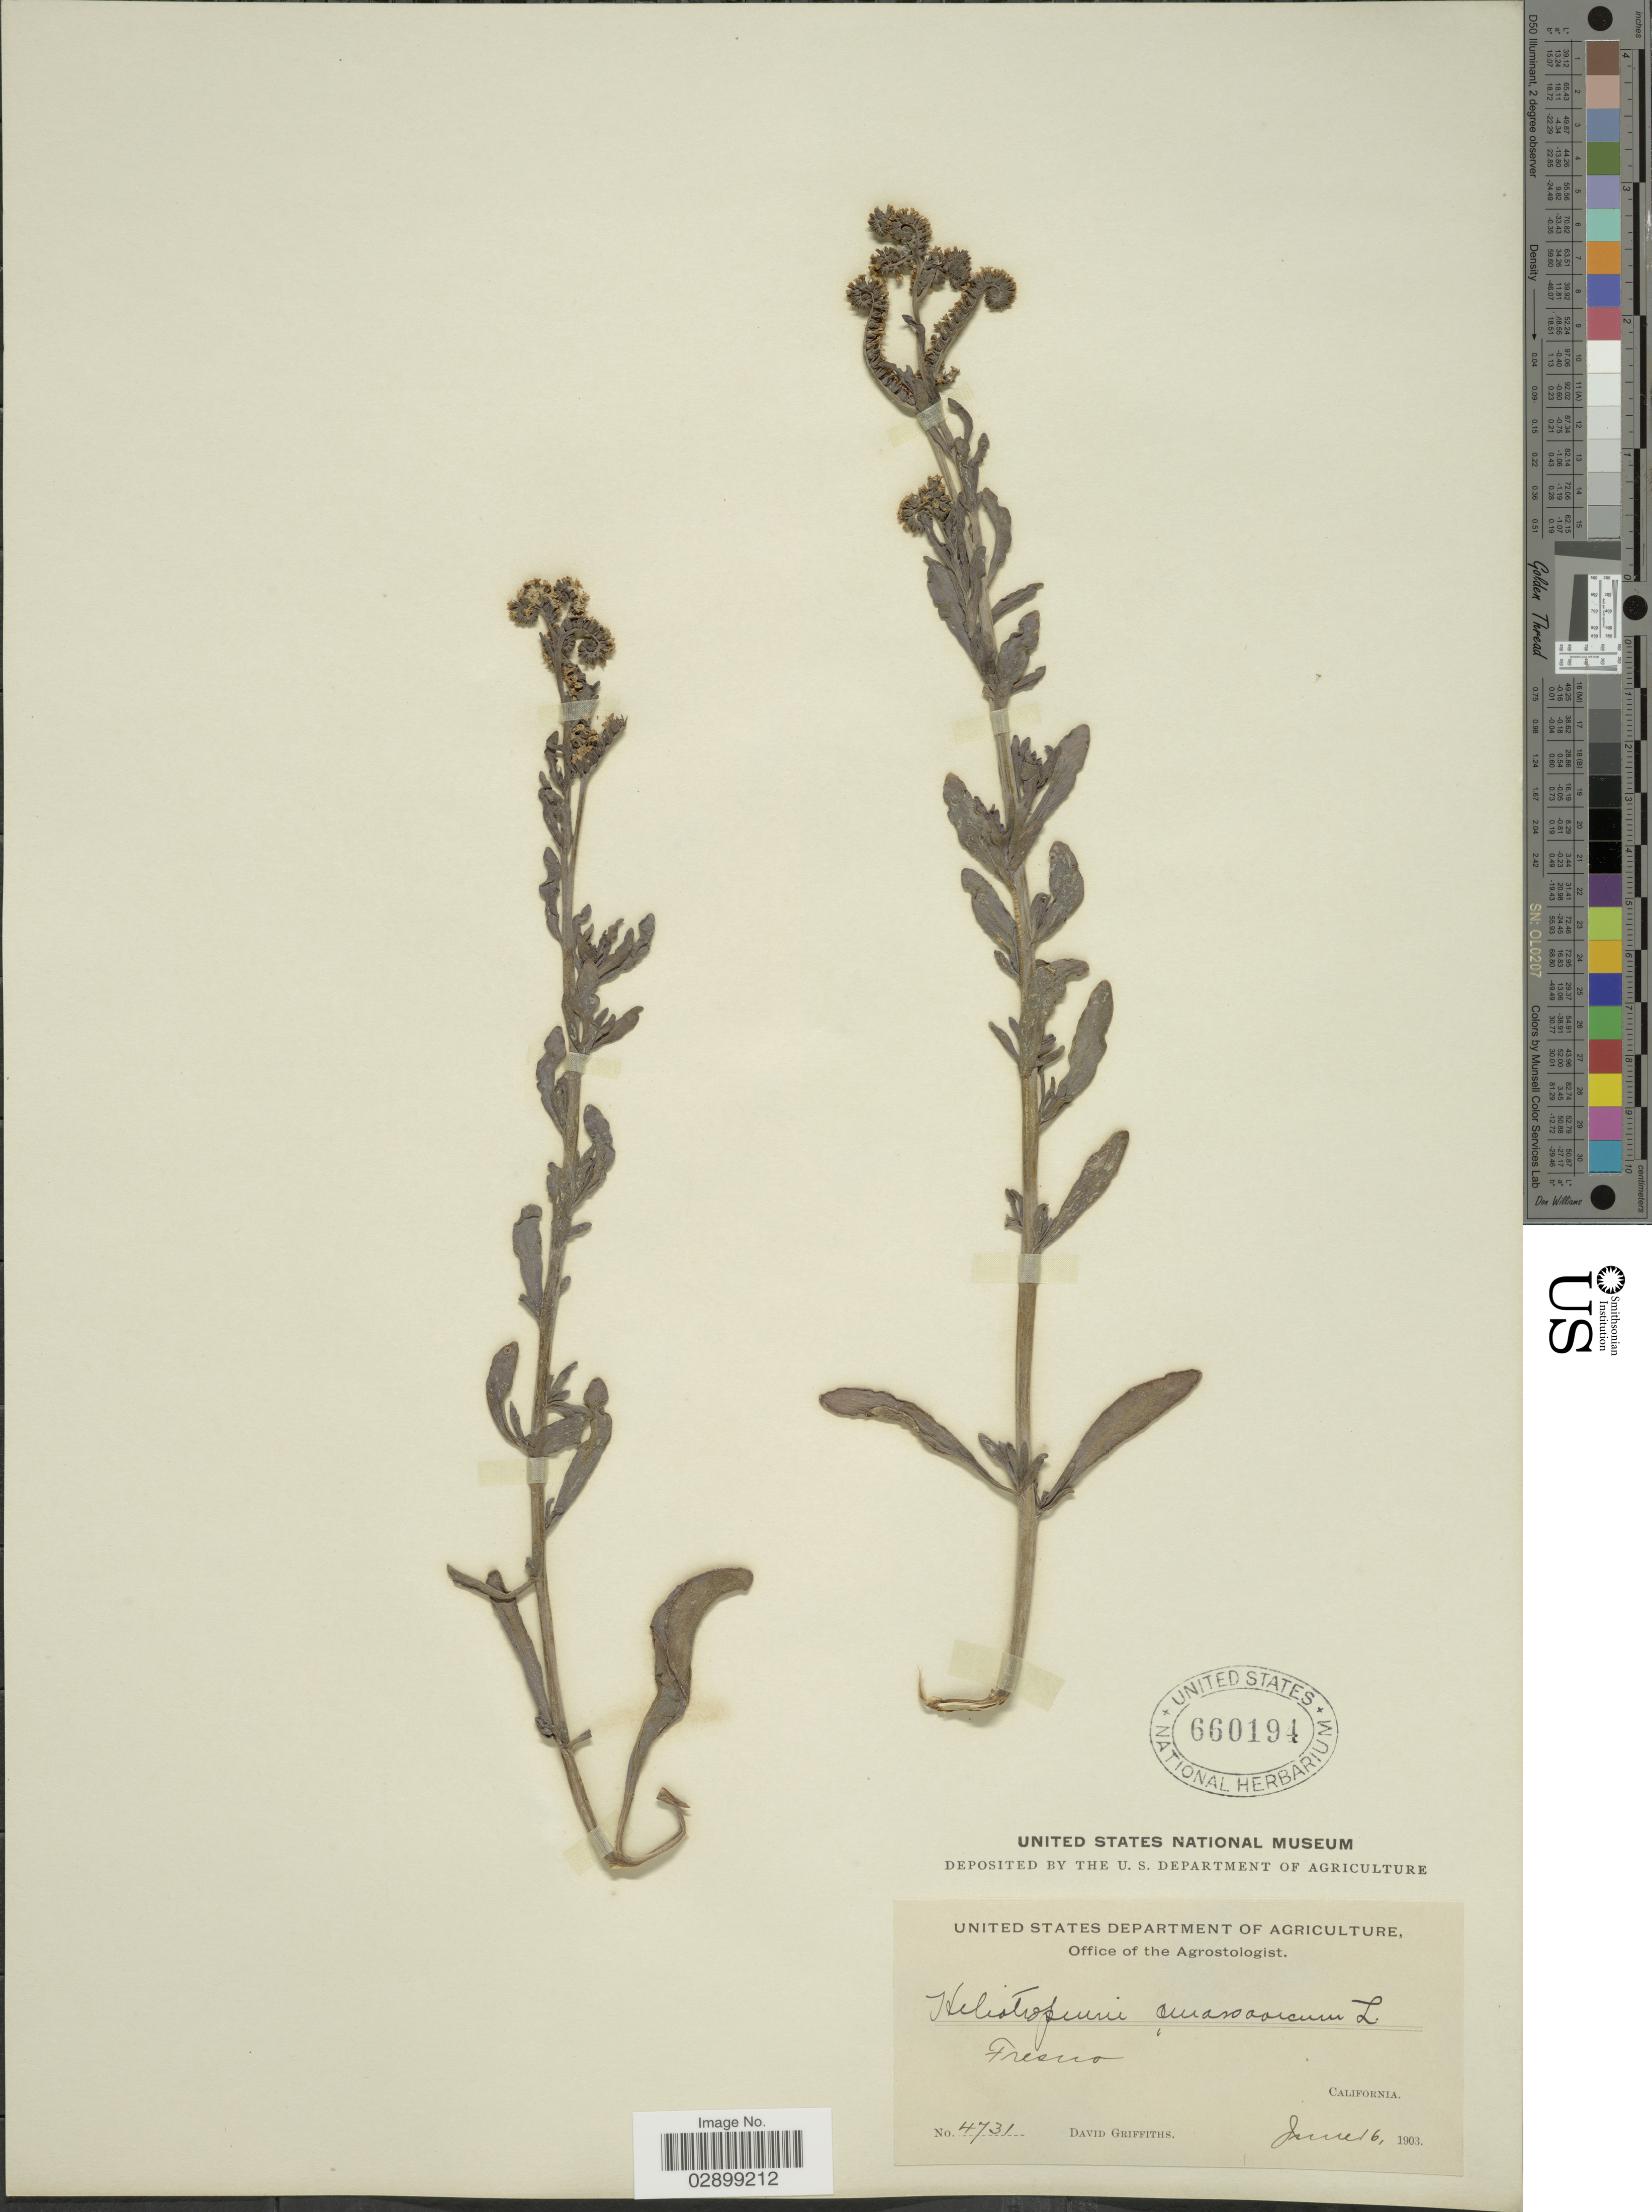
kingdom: Plantae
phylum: Tracheophyta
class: Magnoliopsida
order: Boraginales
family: Heliotropiaceae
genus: Heliotropium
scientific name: Heliotropium sp.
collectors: D. Griffiths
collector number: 4731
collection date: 1903-06-16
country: United States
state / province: California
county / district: Fresno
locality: Fresno.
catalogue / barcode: US 660194